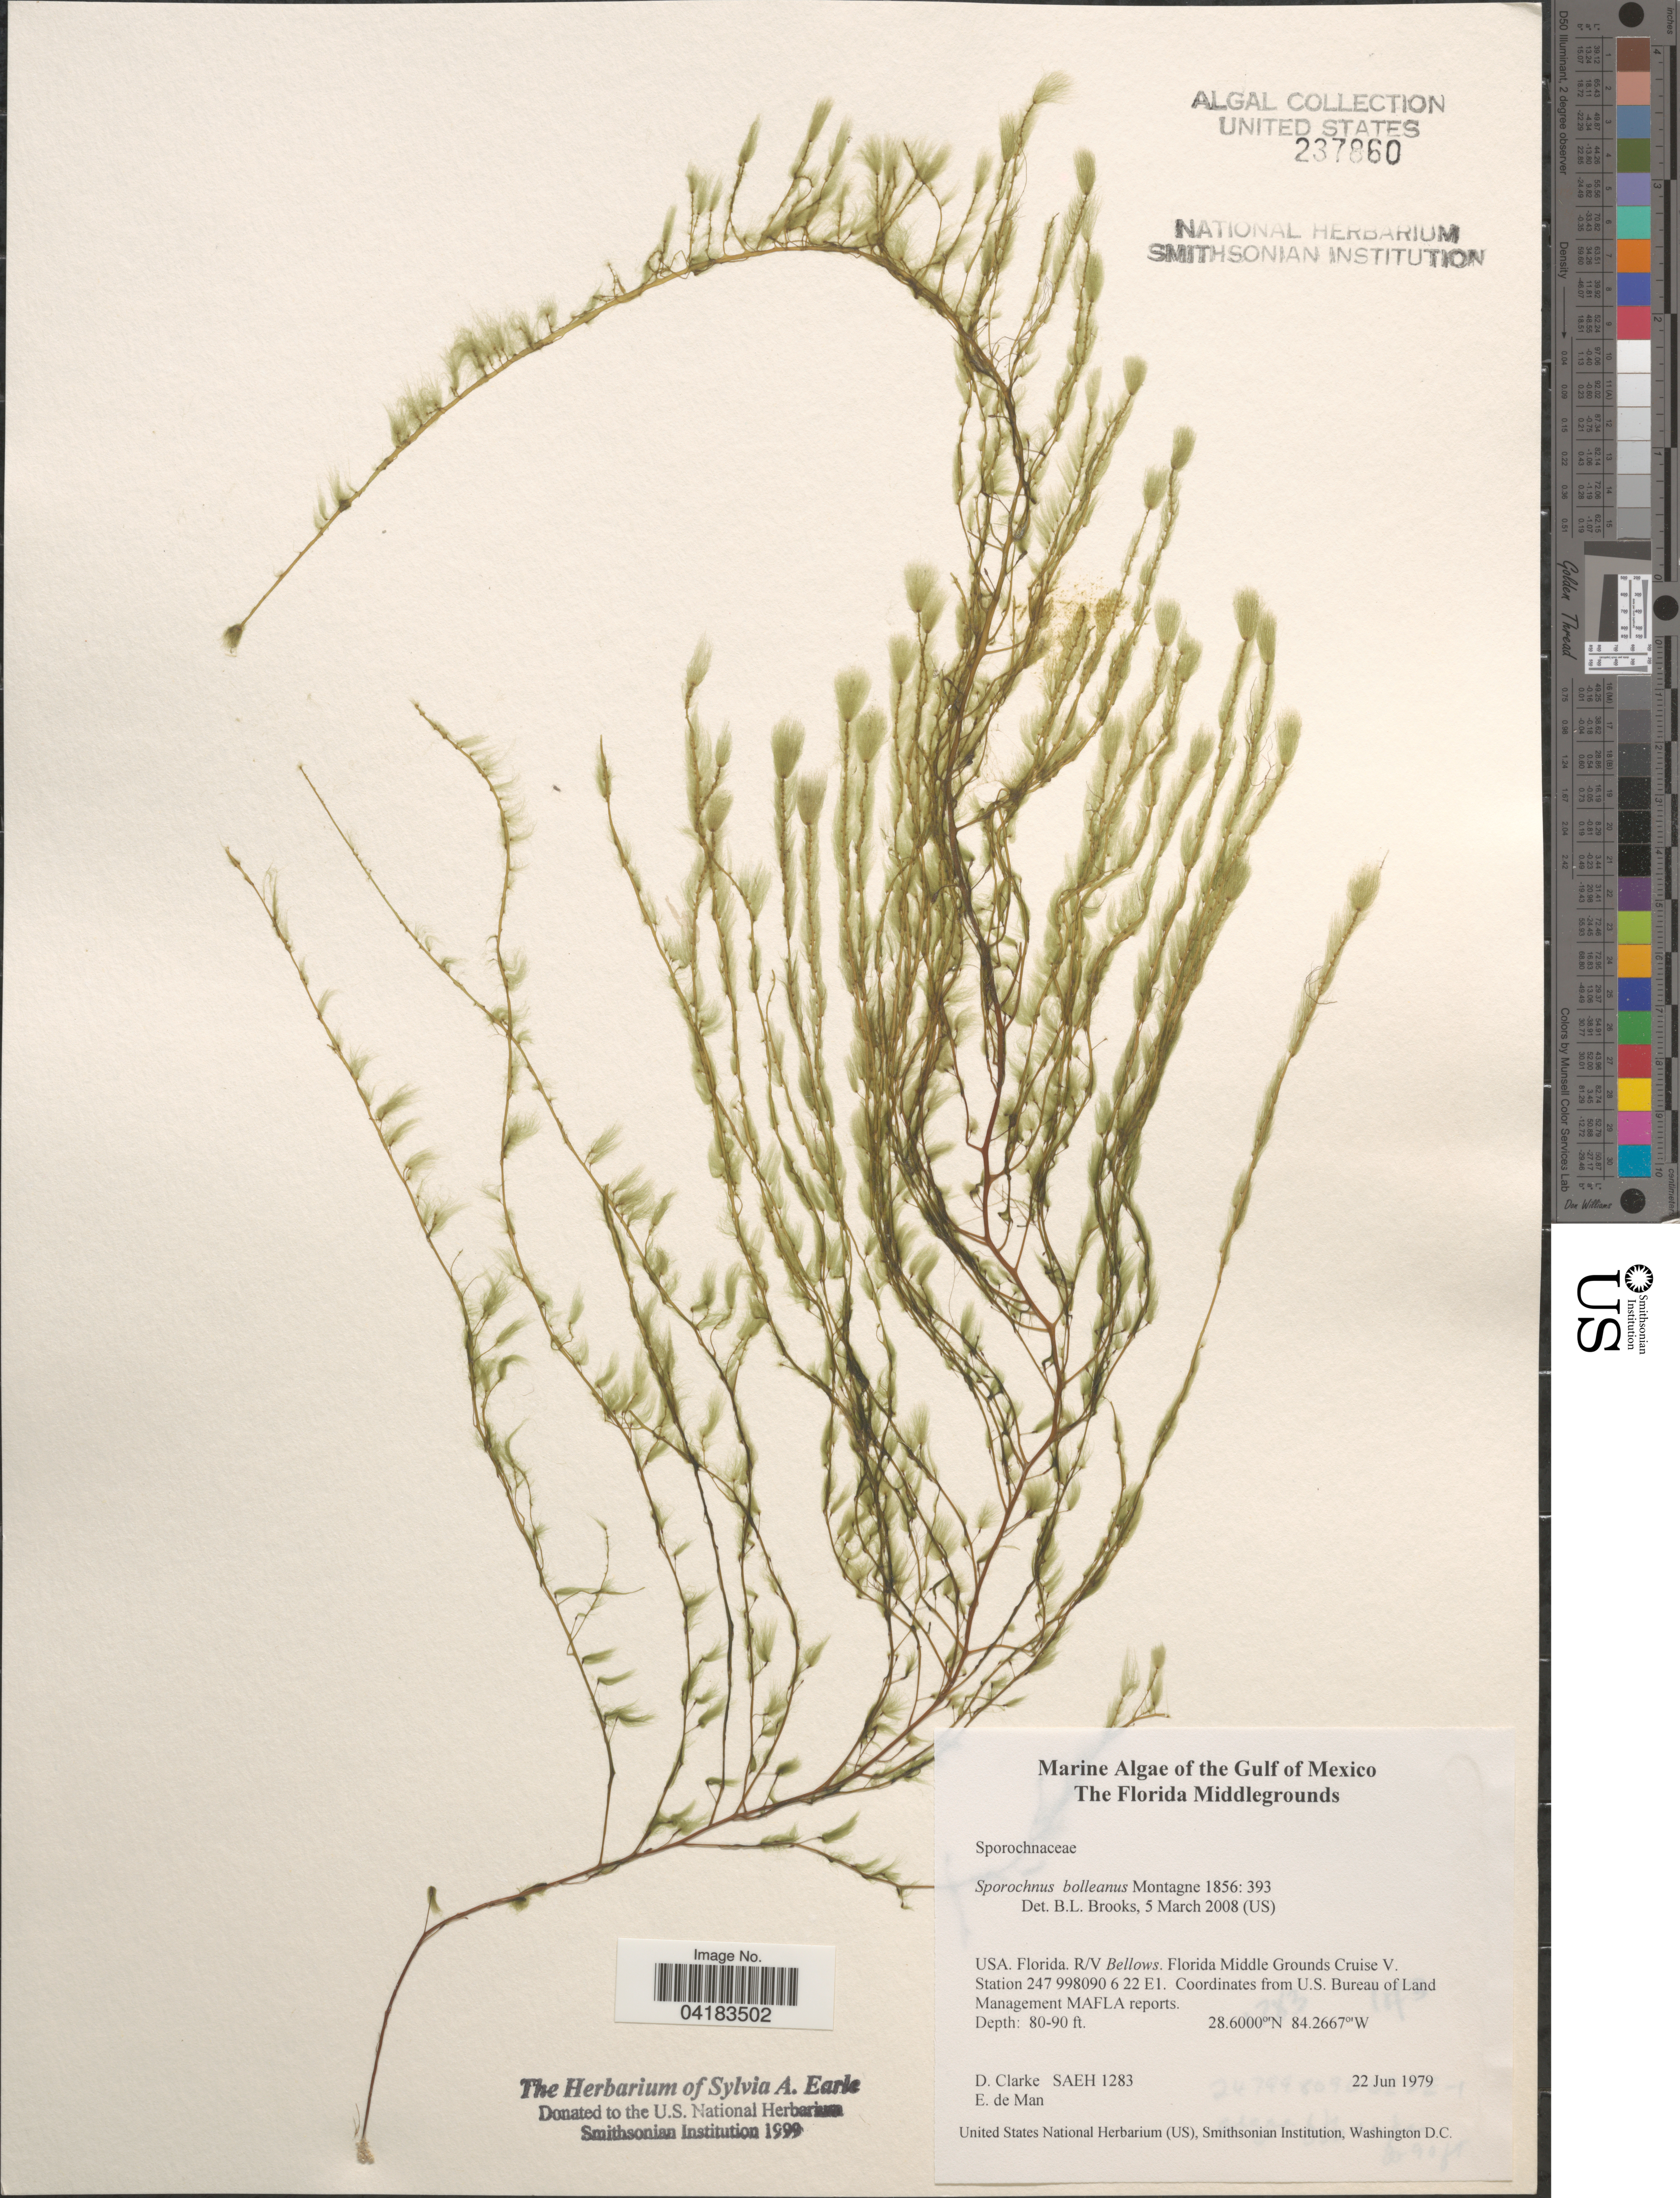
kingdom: Chromista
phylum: Ochrophyta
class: Phaeophyceae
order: Sporochnales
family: Sporochnaceae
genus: Sporochnus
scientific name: Sporochnus bolleanus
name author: Mont.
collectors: D. Clarke & E. de Man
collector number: SAEH1283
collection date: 1979-06-22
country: United States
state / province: Florida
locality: The Gulf of Mexico. The Florida Middlegrounds. R/V Bellows. Florida Middle Grounds Cruise V. Station 247 998090 6 22 E1.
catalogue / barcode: US 237860